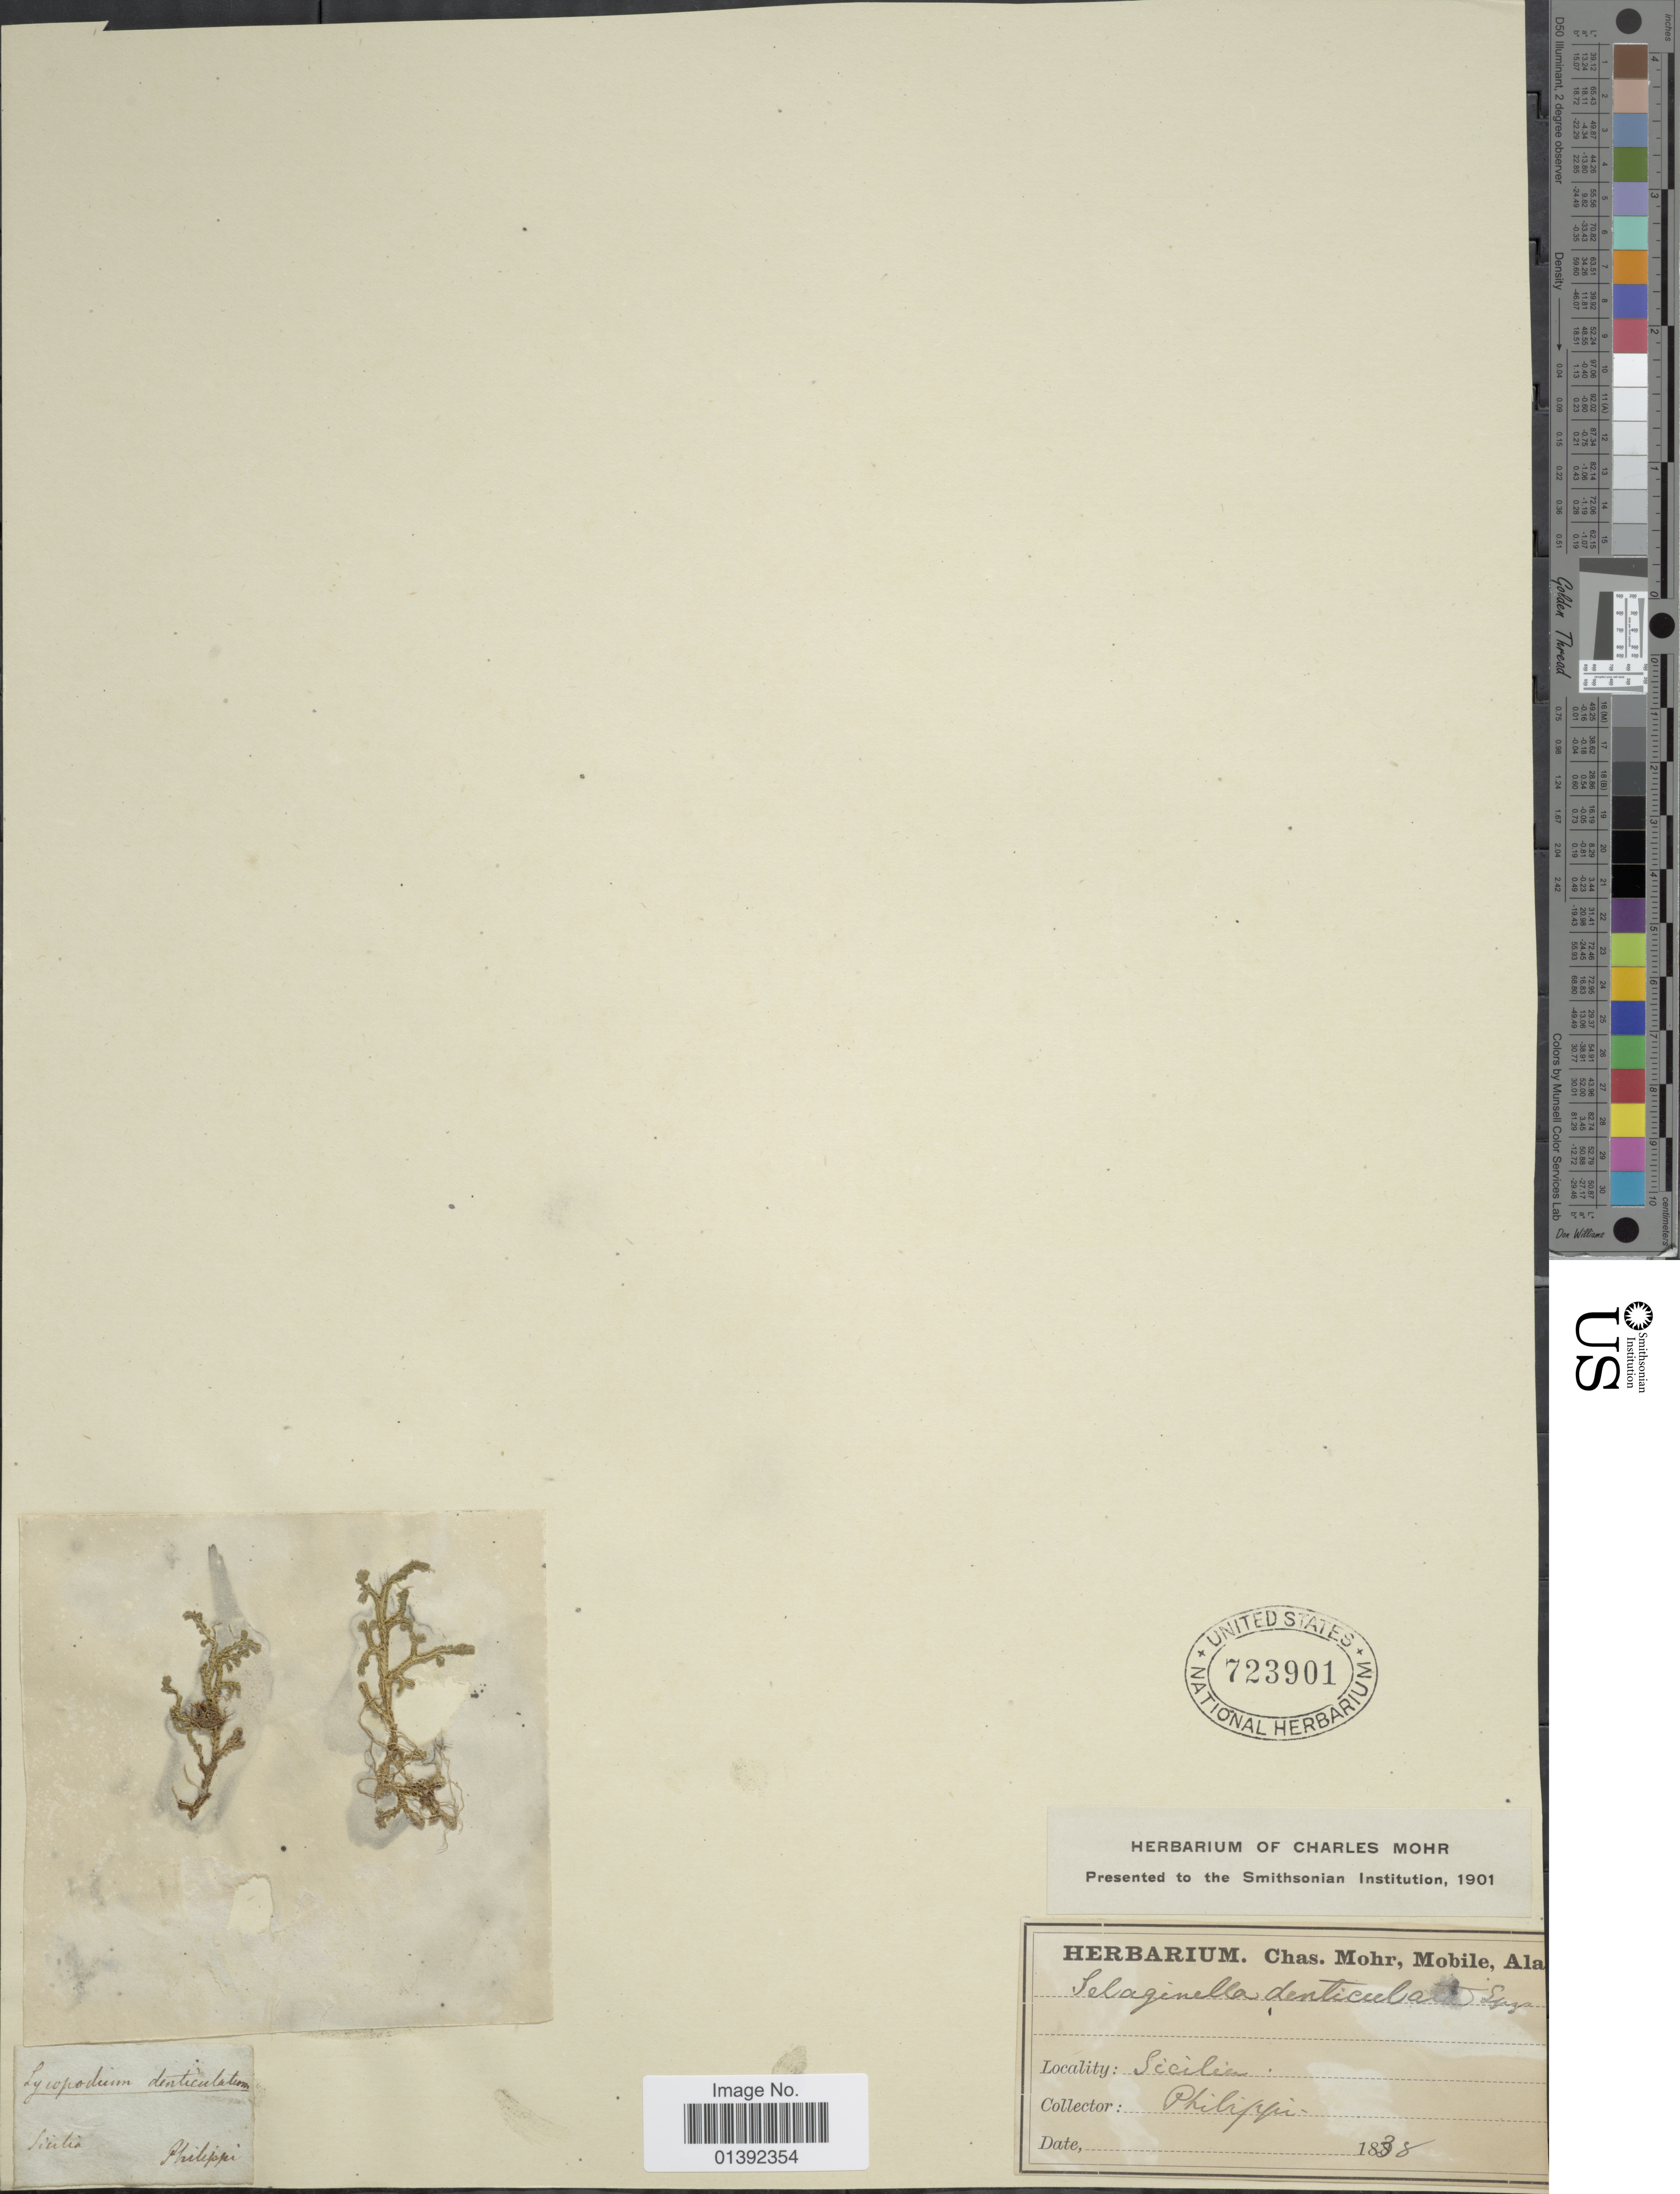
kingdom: Plantae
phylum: Tracheophyta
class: Lycopodiopsida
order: Selaginellales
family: Selaginellaceae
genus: Selaginella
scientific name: Selaginella denticulata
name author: (L.) Spring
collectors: Philippi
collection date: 1838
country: Italy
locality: Sicilia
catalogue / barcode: US 723901